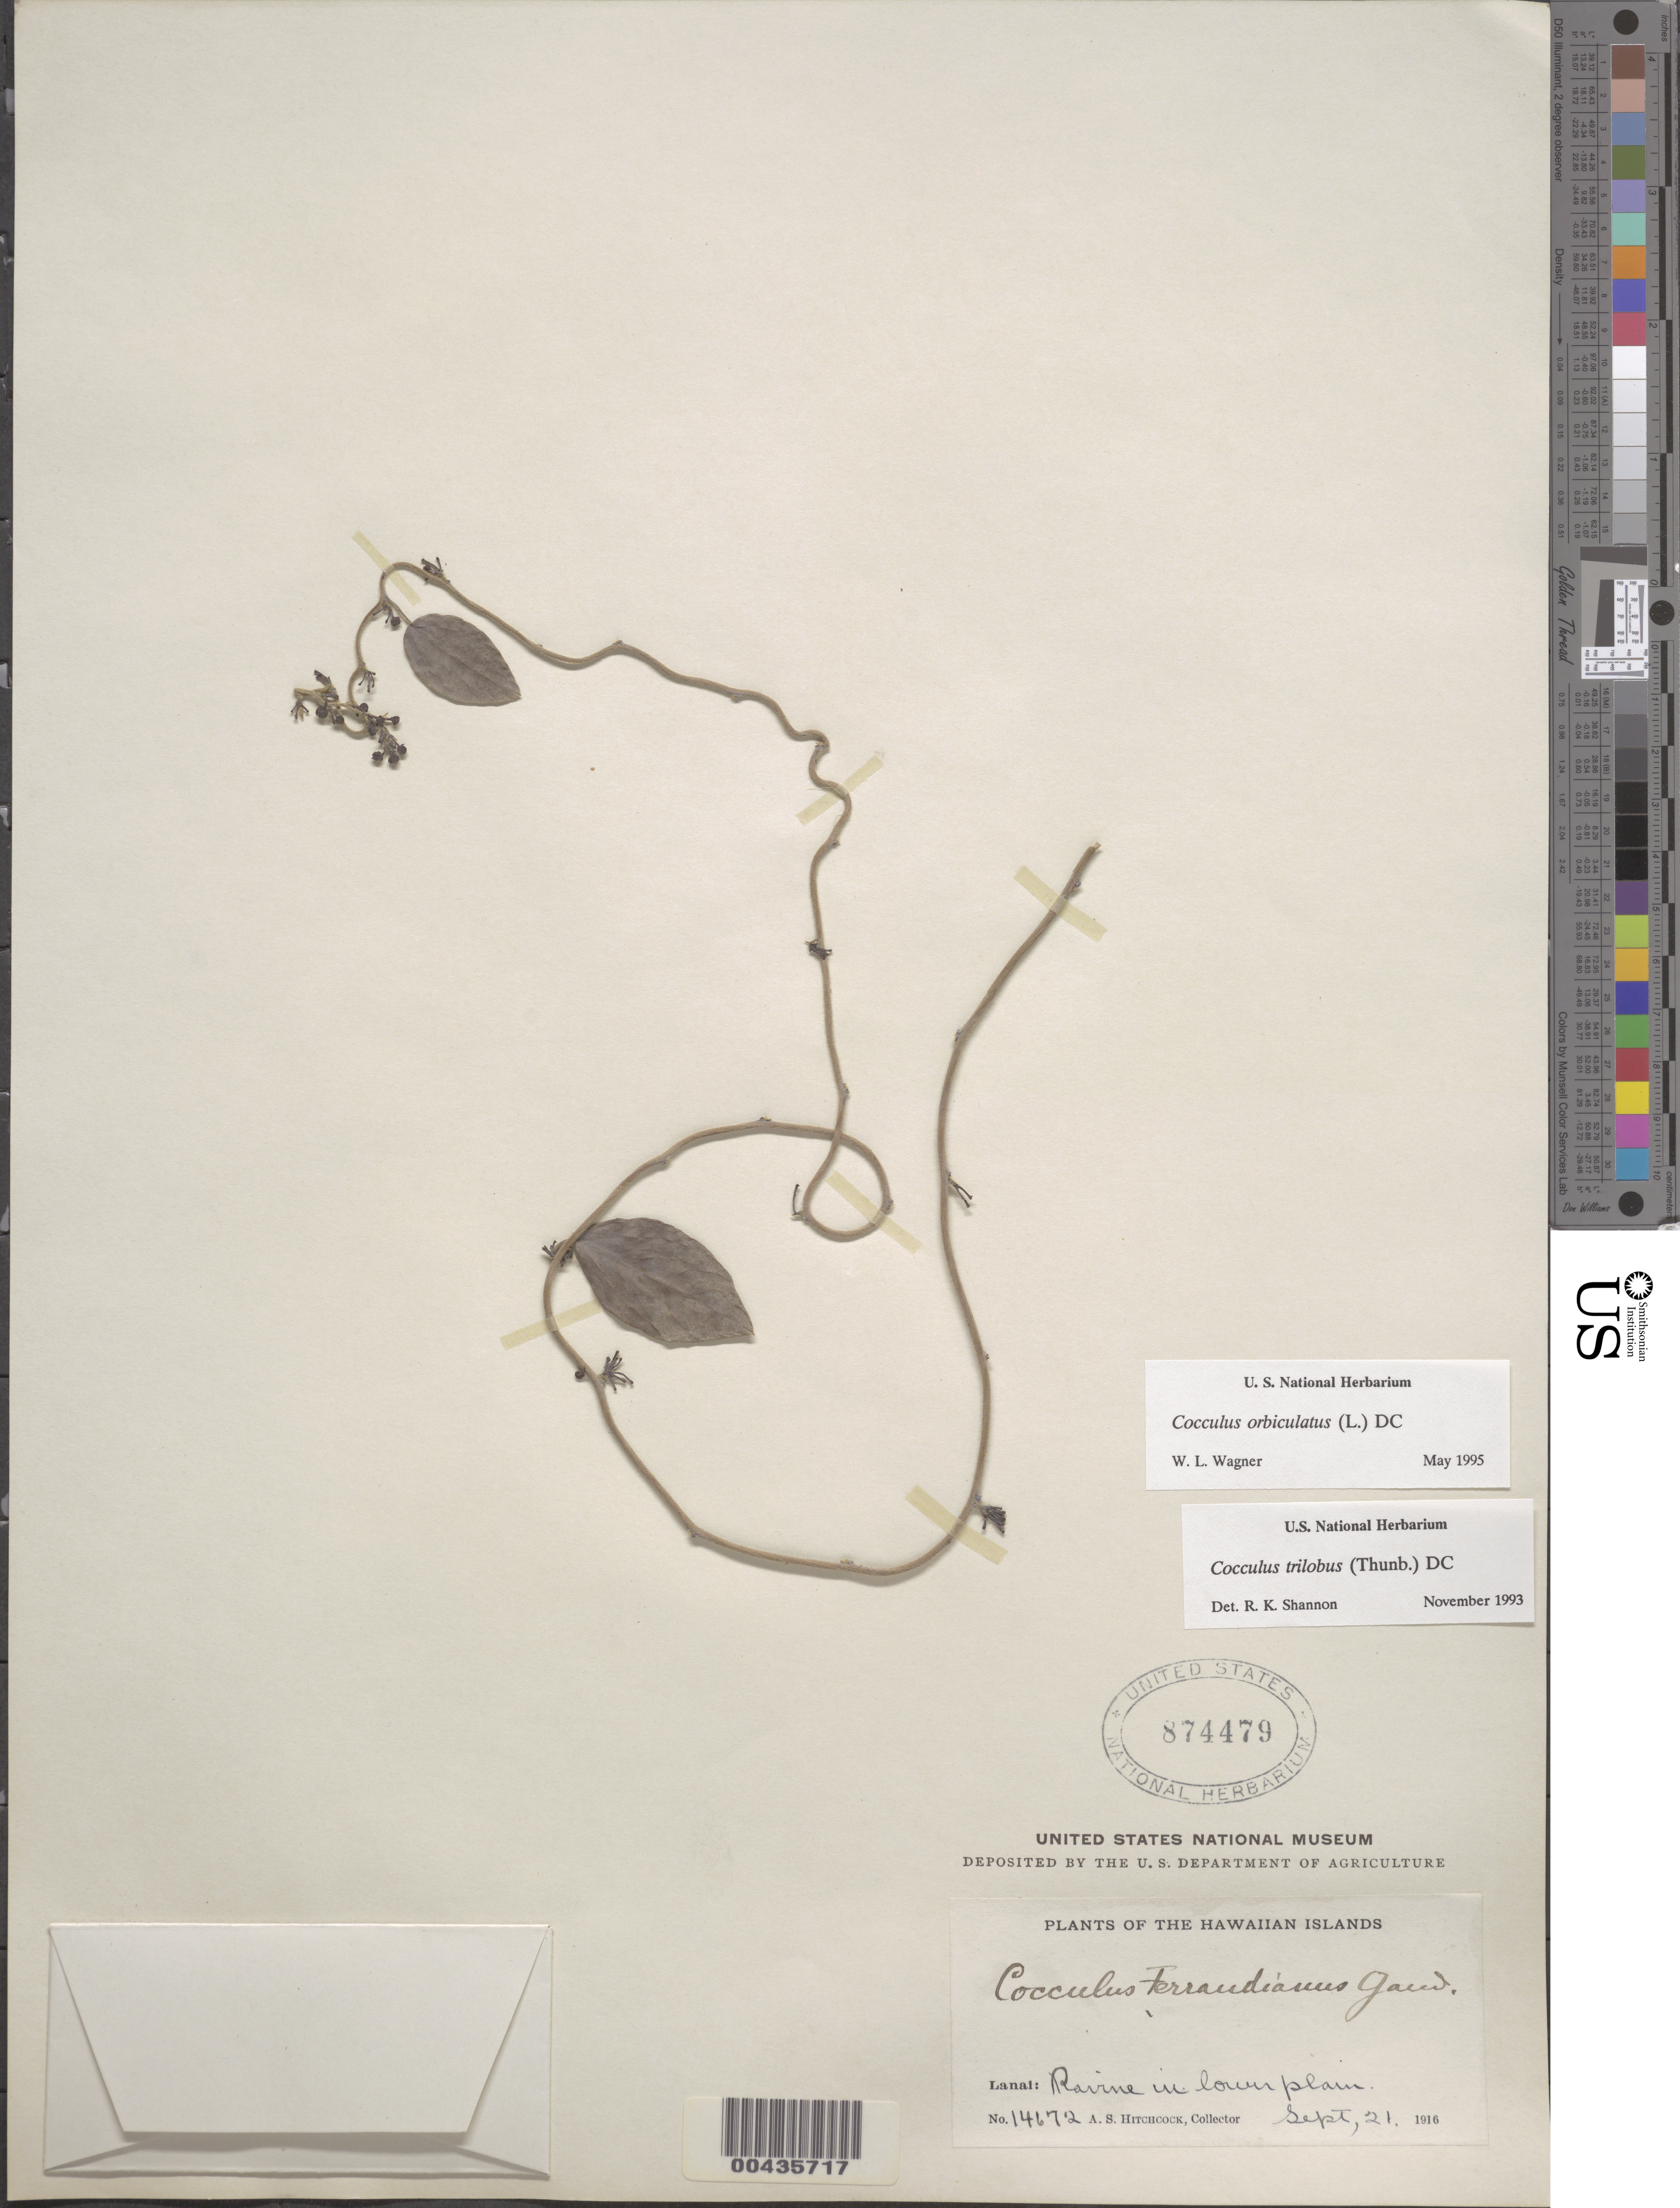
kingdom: Plantae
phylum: Tracheophyta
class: Magnoliopsida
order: Ranunculales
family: Menispermaceae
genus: Cocculus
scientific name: Cocculus orbiculatus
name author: (L.) DC.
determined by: Wagner, W. L., (BOT), Smithsonian Institution - National Museum of Natural History (UNITED STATES)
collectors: A. S. Hitchcock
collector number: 14672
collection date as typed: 21 Sep 1916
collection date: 1916-09-21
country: United States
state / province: Hawaii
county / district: Maui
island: Lana'i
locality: Ravine in lower plain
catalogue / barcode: US 874479